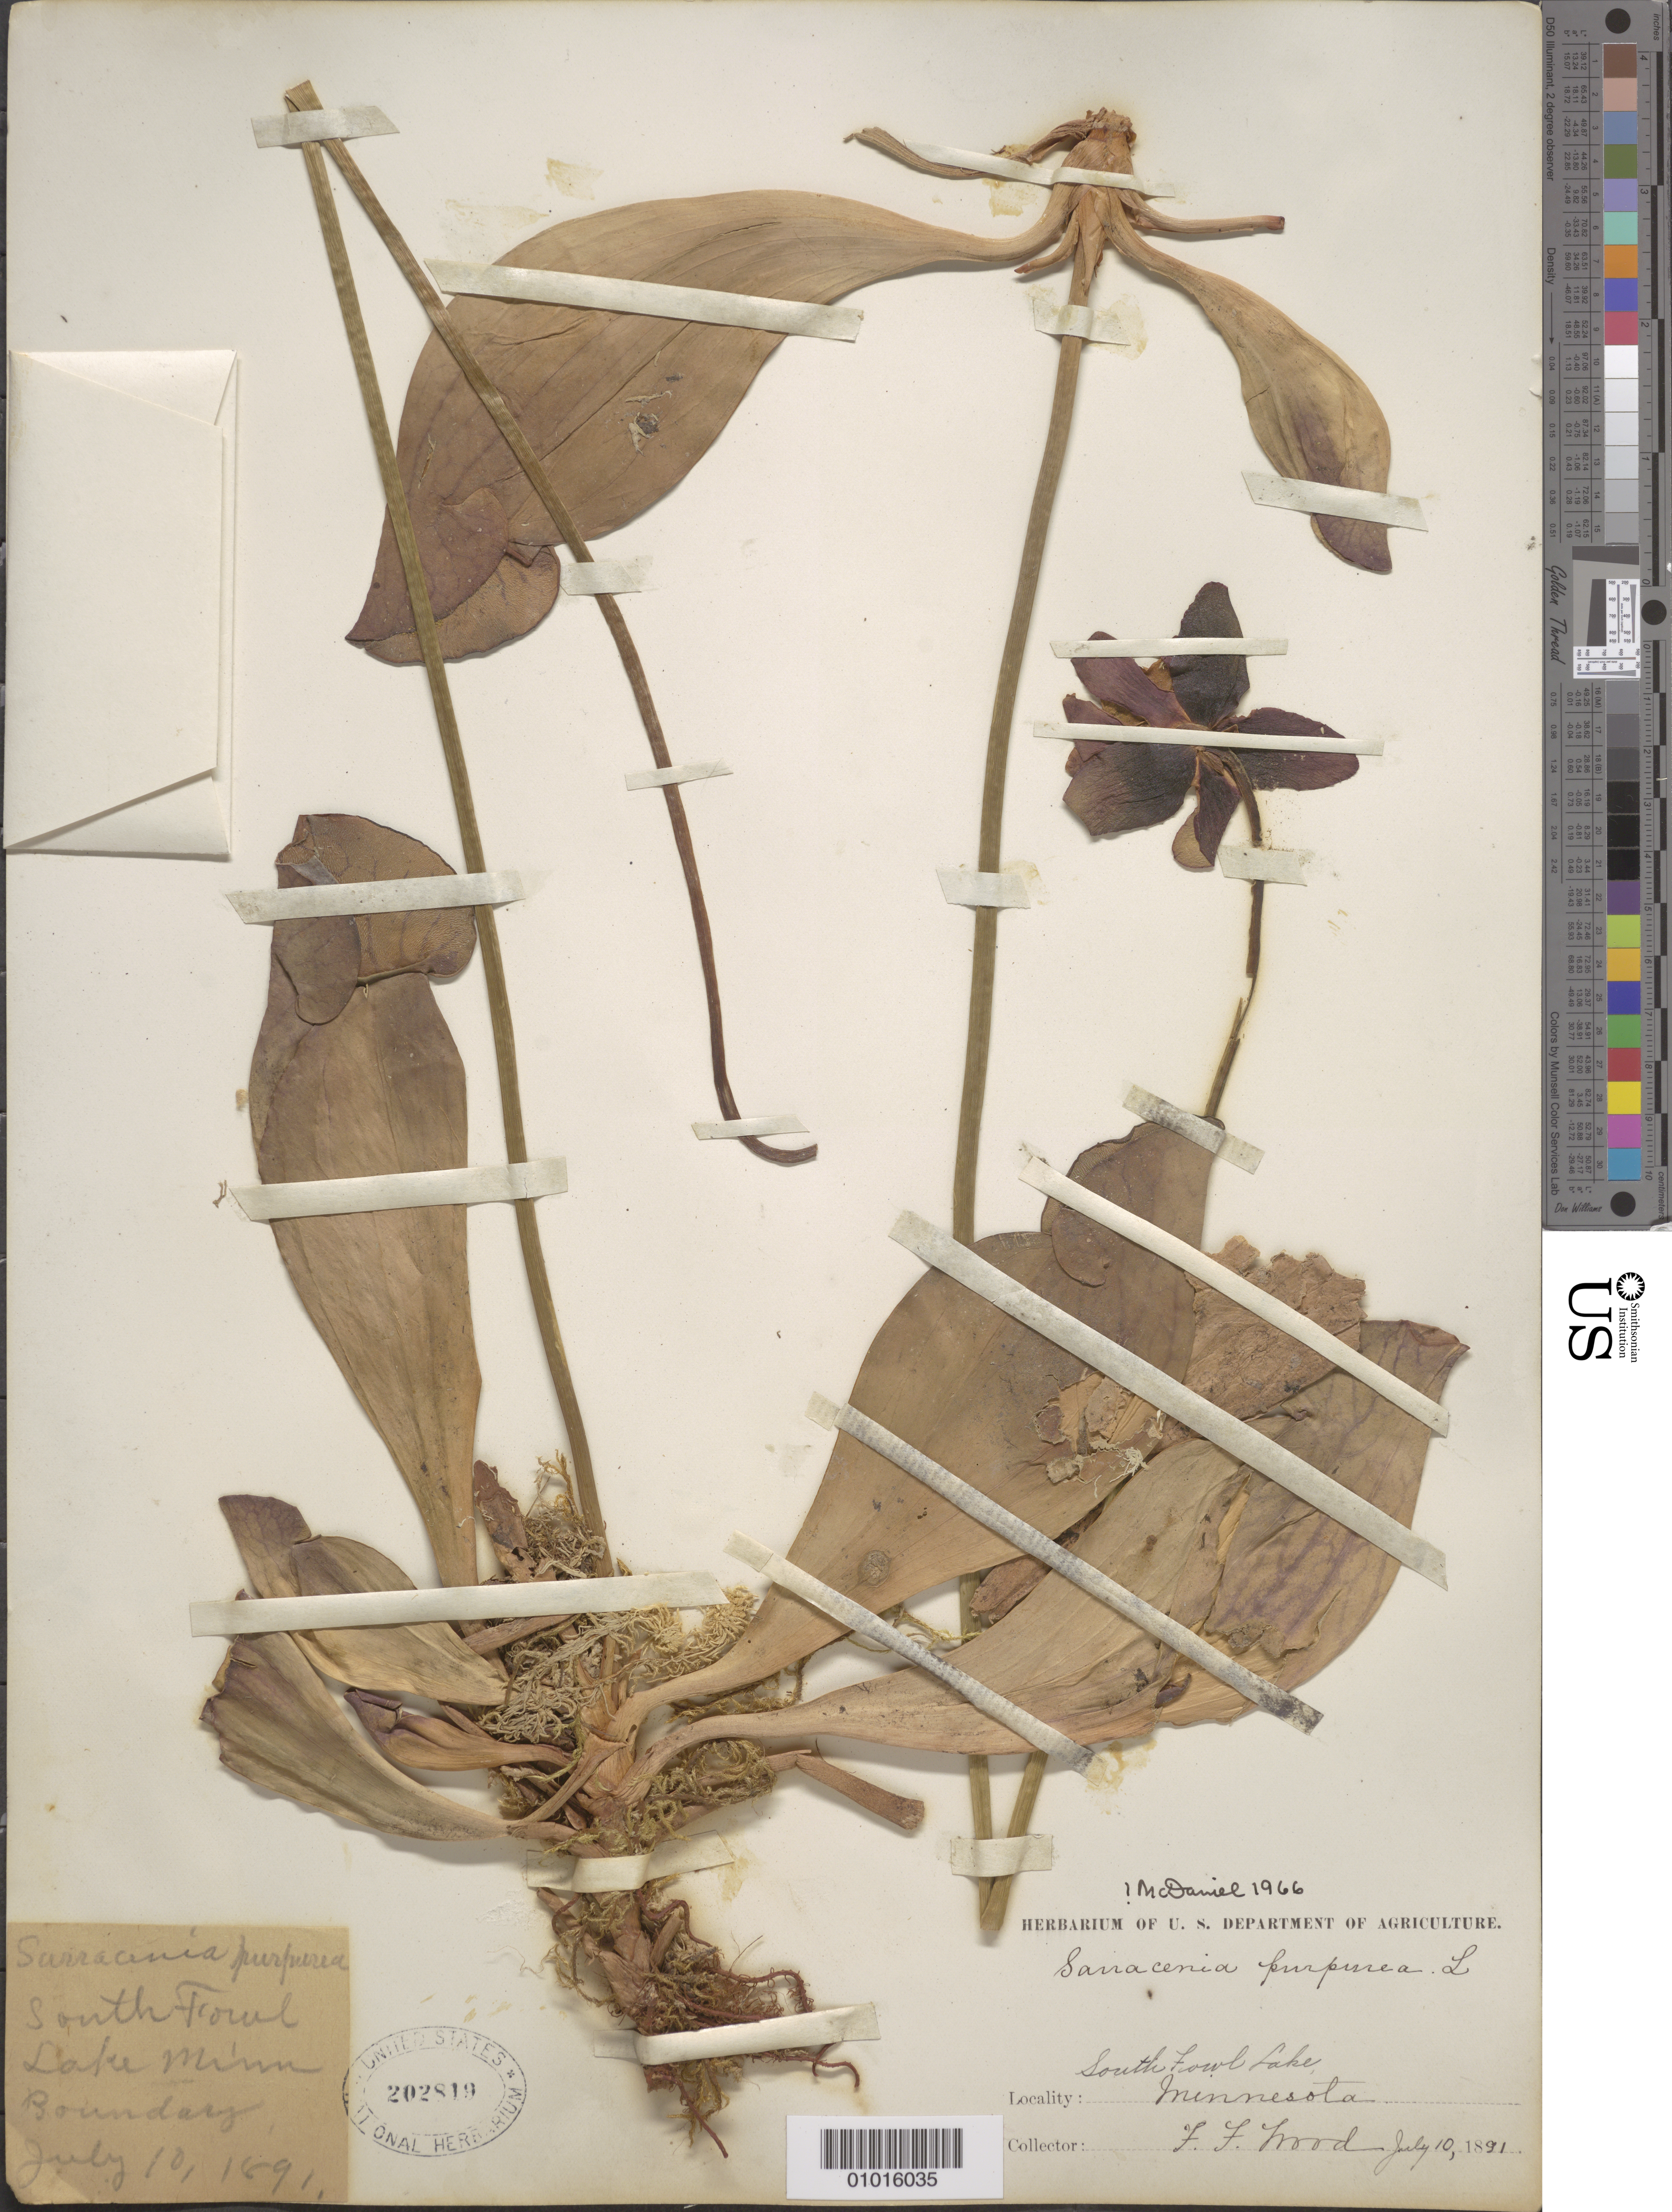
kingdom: Plantae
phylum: Tracheophyta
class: Magnoliopsida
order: Ericales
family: Sarraceniaceae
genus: Sarracenia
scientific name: Sarracenia purpurea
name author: L.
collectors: F. Wood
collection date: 1891-07-10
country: United States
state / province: Minnesota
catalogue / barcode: US 202819